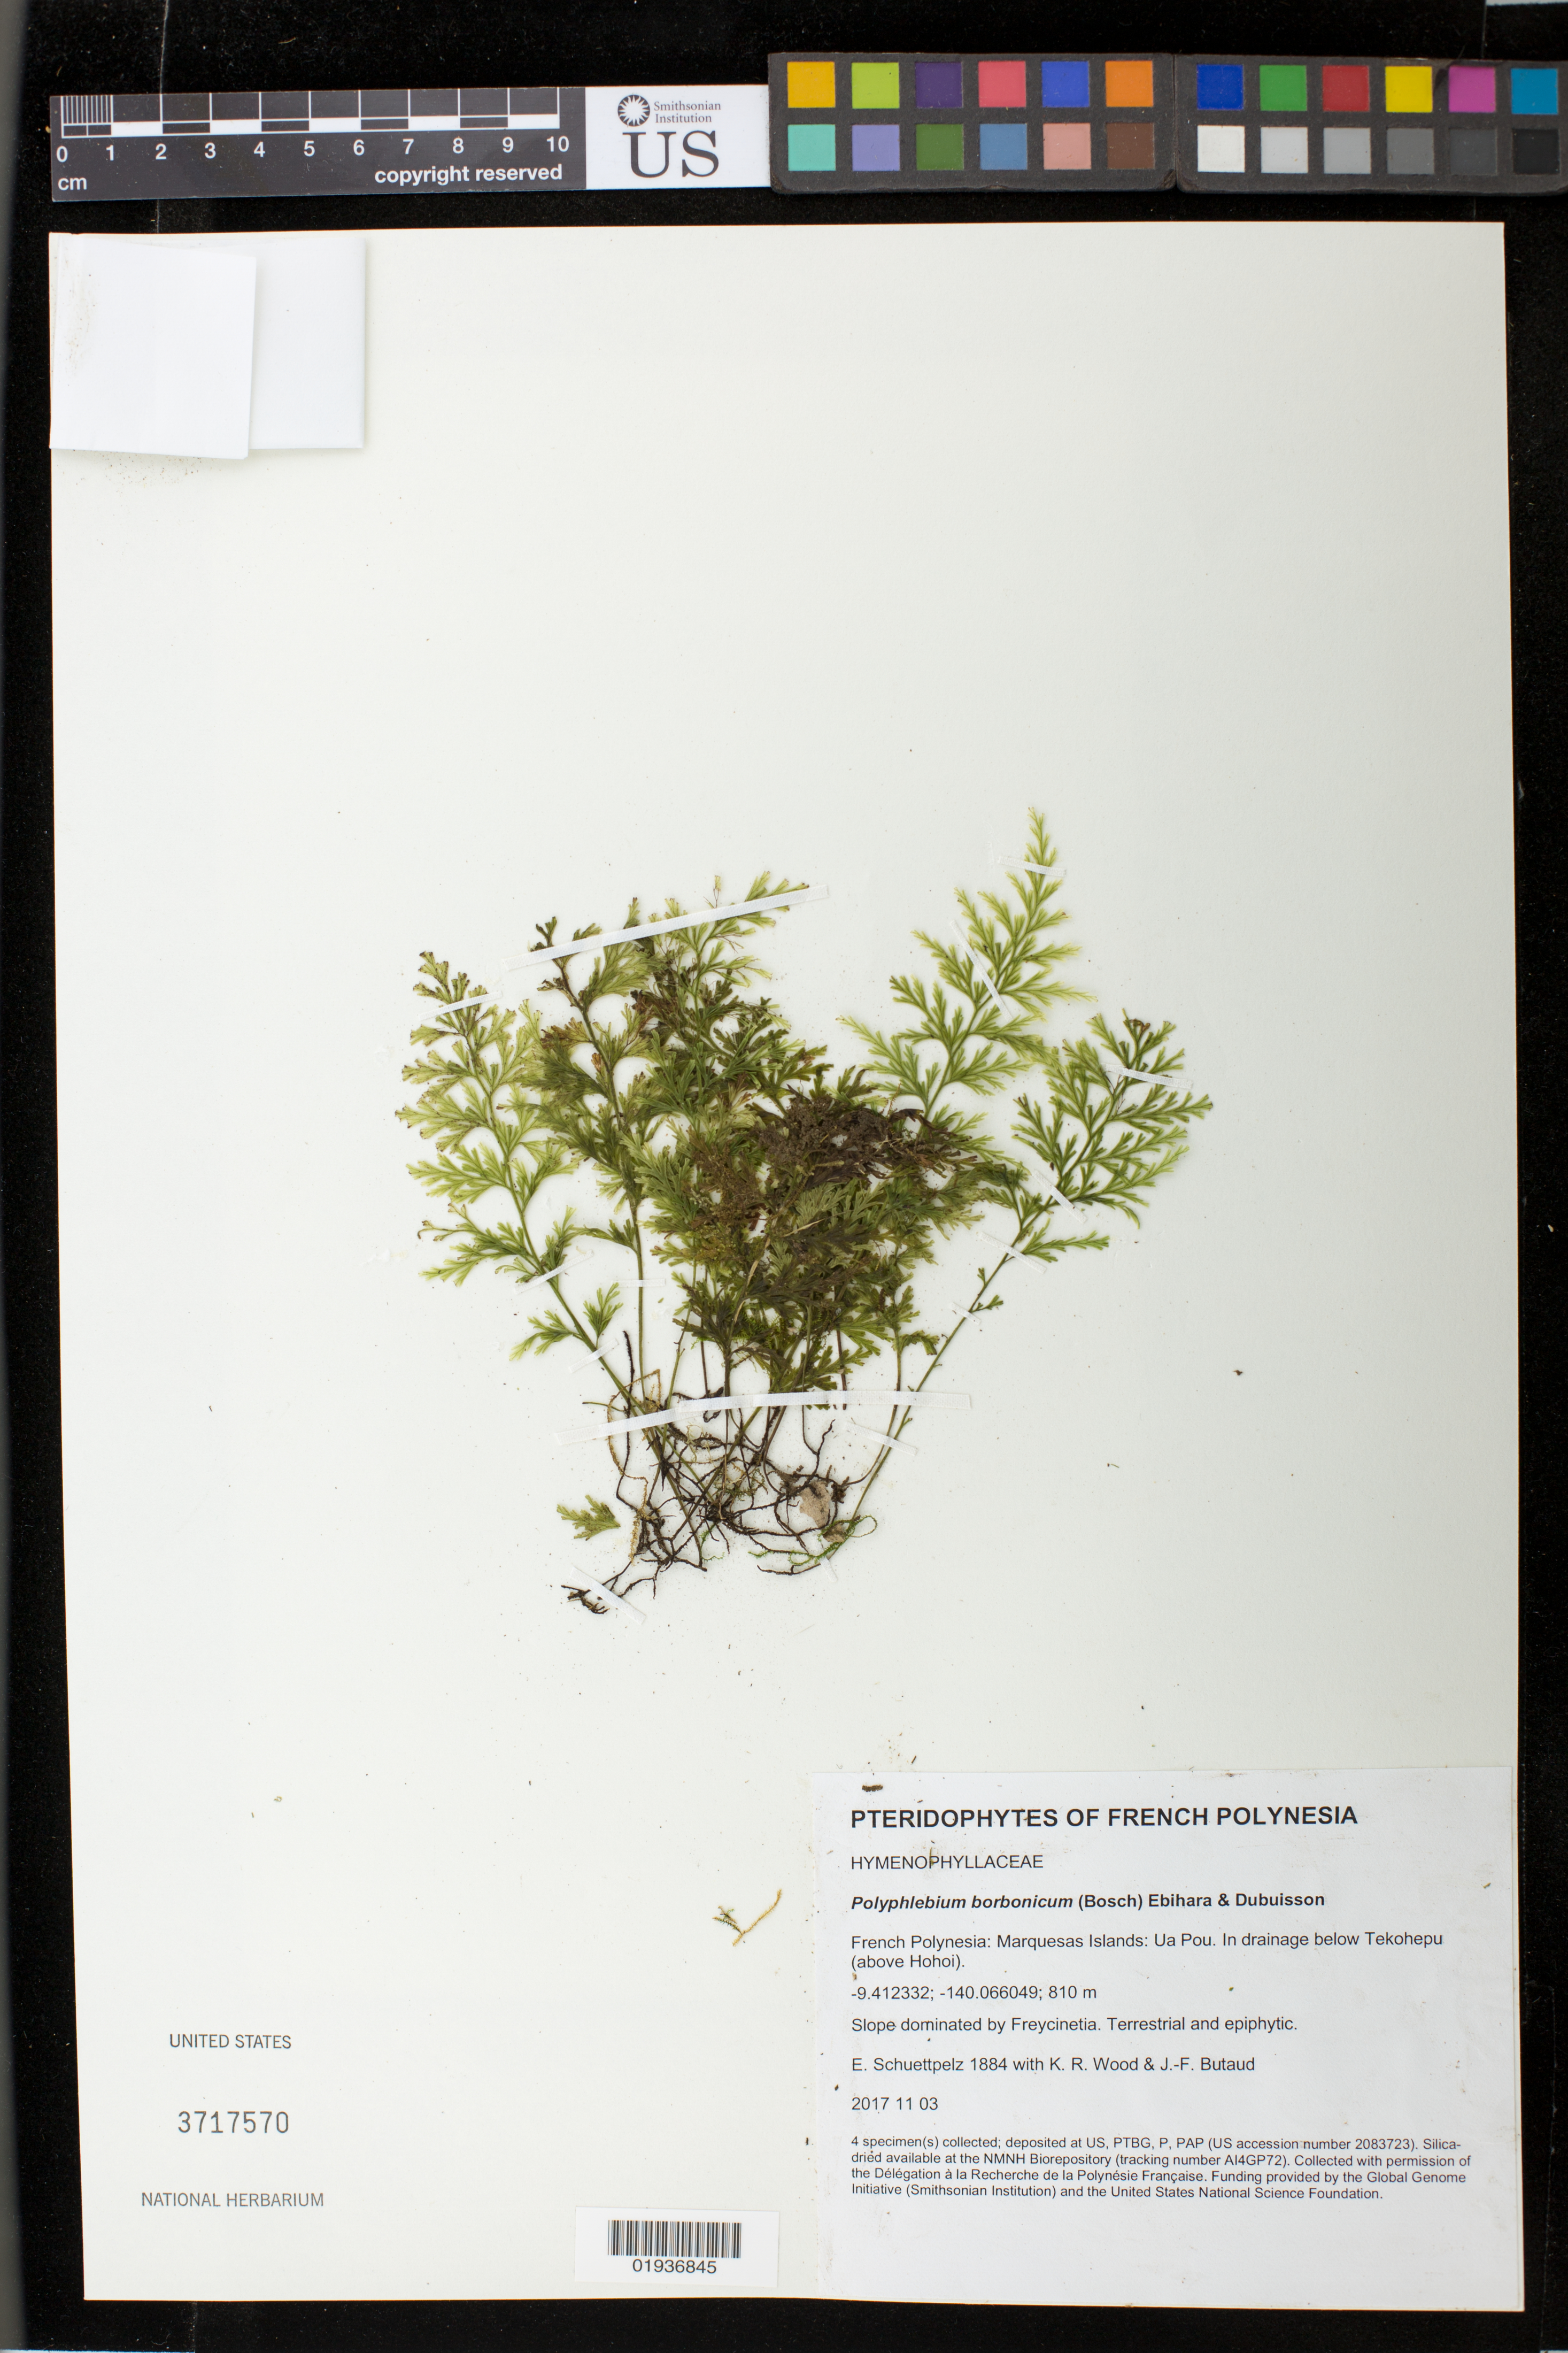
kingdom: Plantae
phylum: Tracheophyta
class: Polypodiopsida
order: Hymenophyllales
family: Hymenophyllaceae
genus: Polyphlebium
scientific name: Polyphlebium borbonicum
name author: (Bosch) Ebihara & Dubuisson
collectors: E. Schuettpelz, K. R. Wood & J. -F. Butaud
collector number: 1884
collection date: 2017-11-03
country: French Polynesia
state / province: Marquesas Islands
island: Ua Pou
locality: In drainage below Tekohepu (above Hohoi).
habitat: Slope dominated by Freycinetia.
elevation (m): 810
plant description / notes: Collected with permission of the Délégation à la Recherche de la Polynésie Française. Funding provided by the Global Genome Initiative (Smithsonian Institution) and the United States National Science Foundation. Silica dried tissue stored at AI4GP72 in the NMNH Biorepository, Smithsonian Institution.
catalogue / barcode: US 3717570